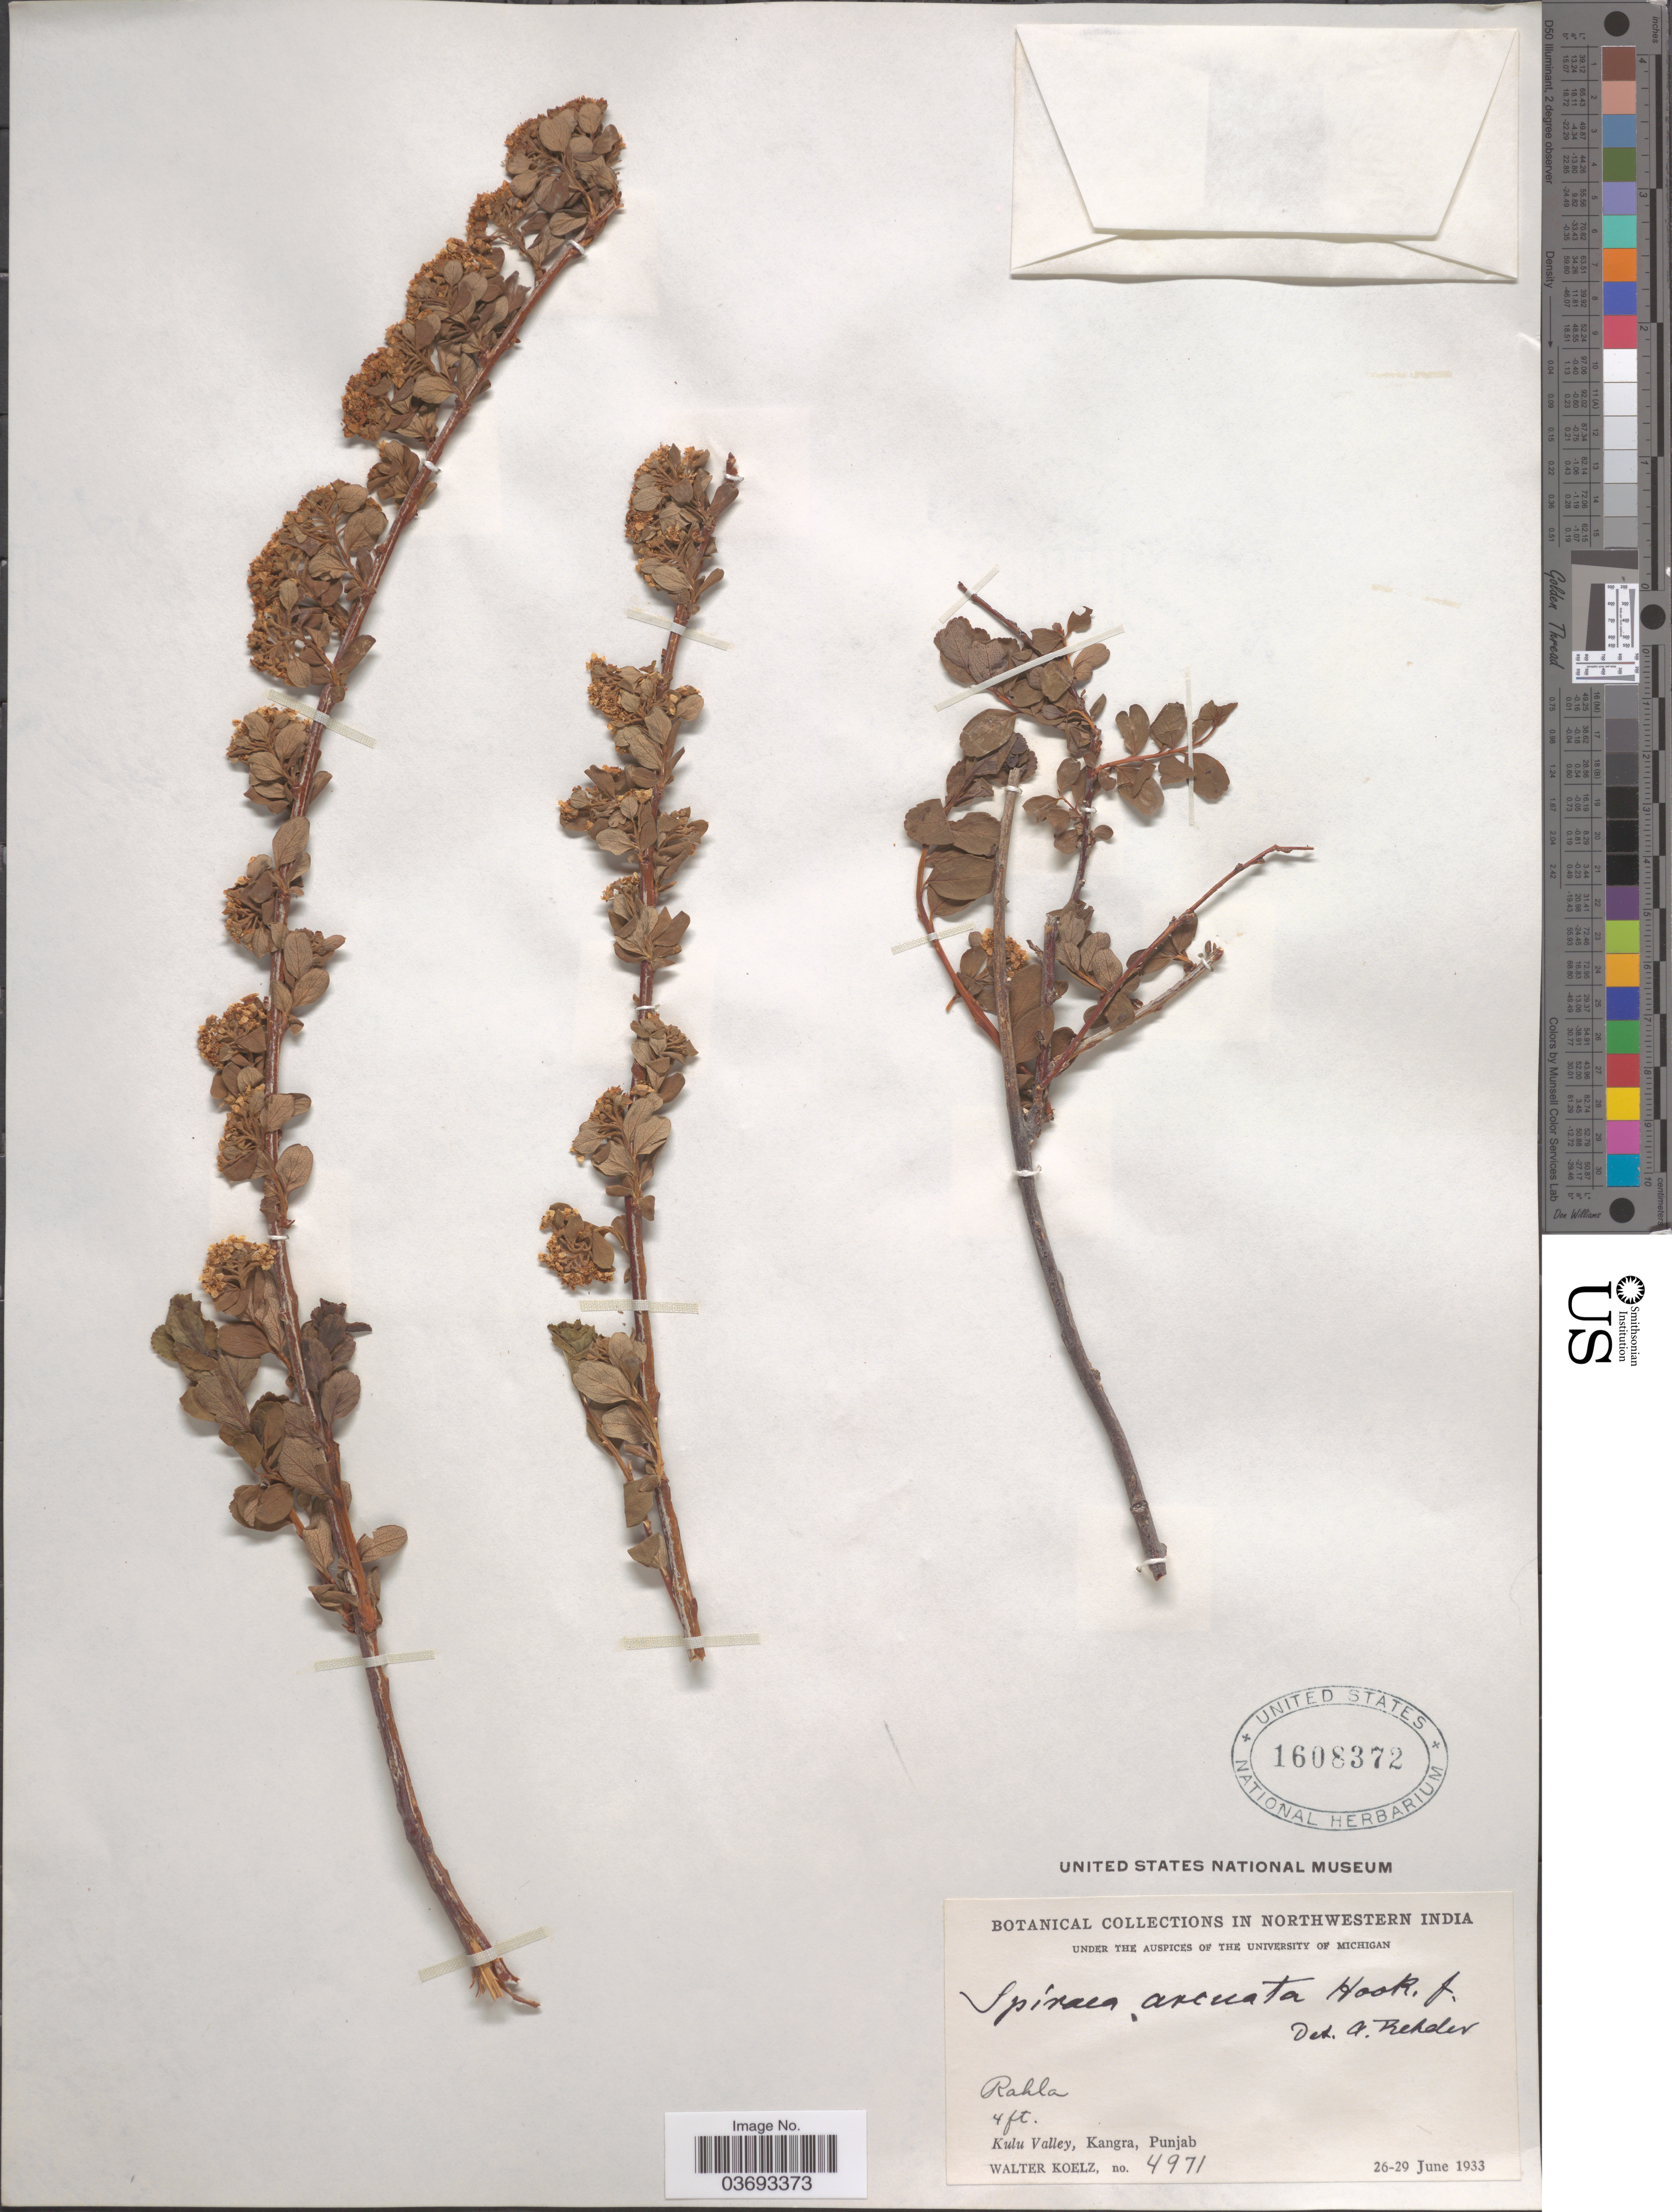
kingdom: Plantae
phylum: Tracheophyta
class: Magnoliopsida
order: Rosales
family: Rosaceae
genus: Spiraea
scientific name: Spiraea arcuata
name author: Hook. f.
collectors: W. N. Koelz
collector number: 4971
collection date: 1933-06-26/1933-06-29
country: India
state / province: Punjab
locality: Northwestern India. Kulu Valley, Kangra.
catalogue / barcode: US 1608372